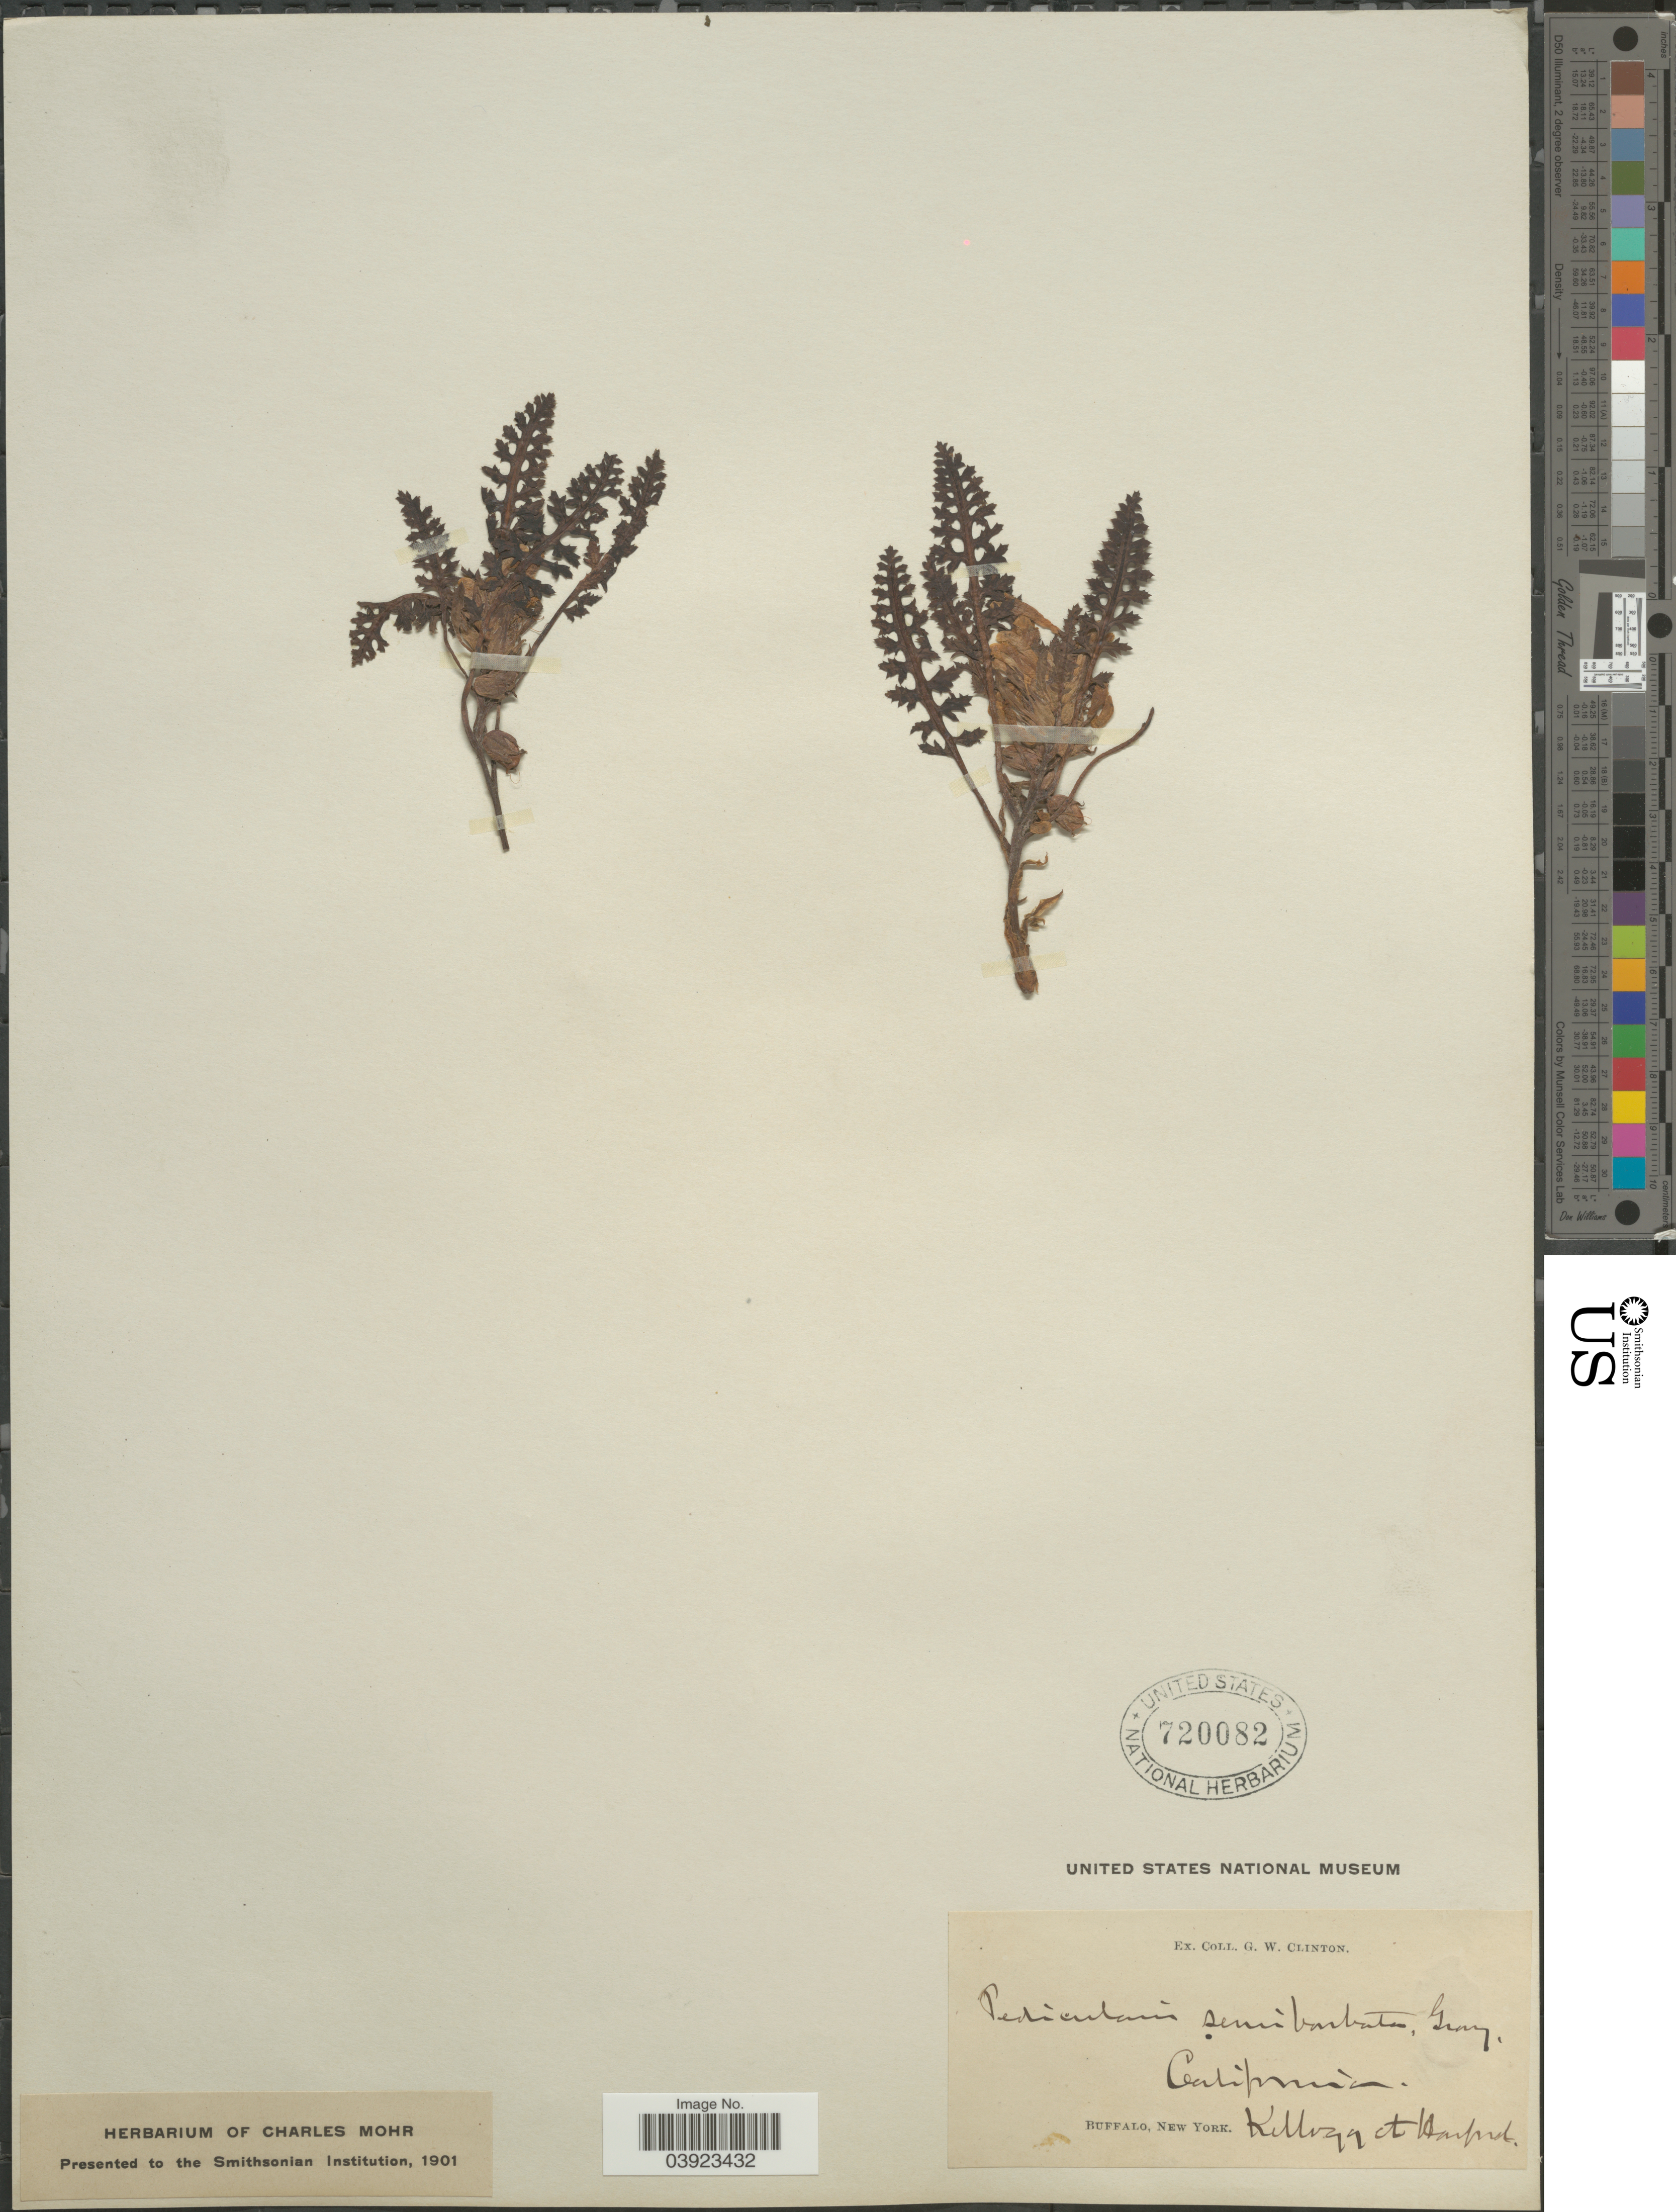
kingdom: Plantae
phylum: Tracheophyta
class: Magnoliopsida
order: Lamiales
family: Orobanchaceae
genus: Pedicularis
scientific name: Pedicularis semibarbata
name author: A. Gray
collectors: -- Kellogg & Harford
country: United States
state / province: California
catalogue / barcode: US 720082